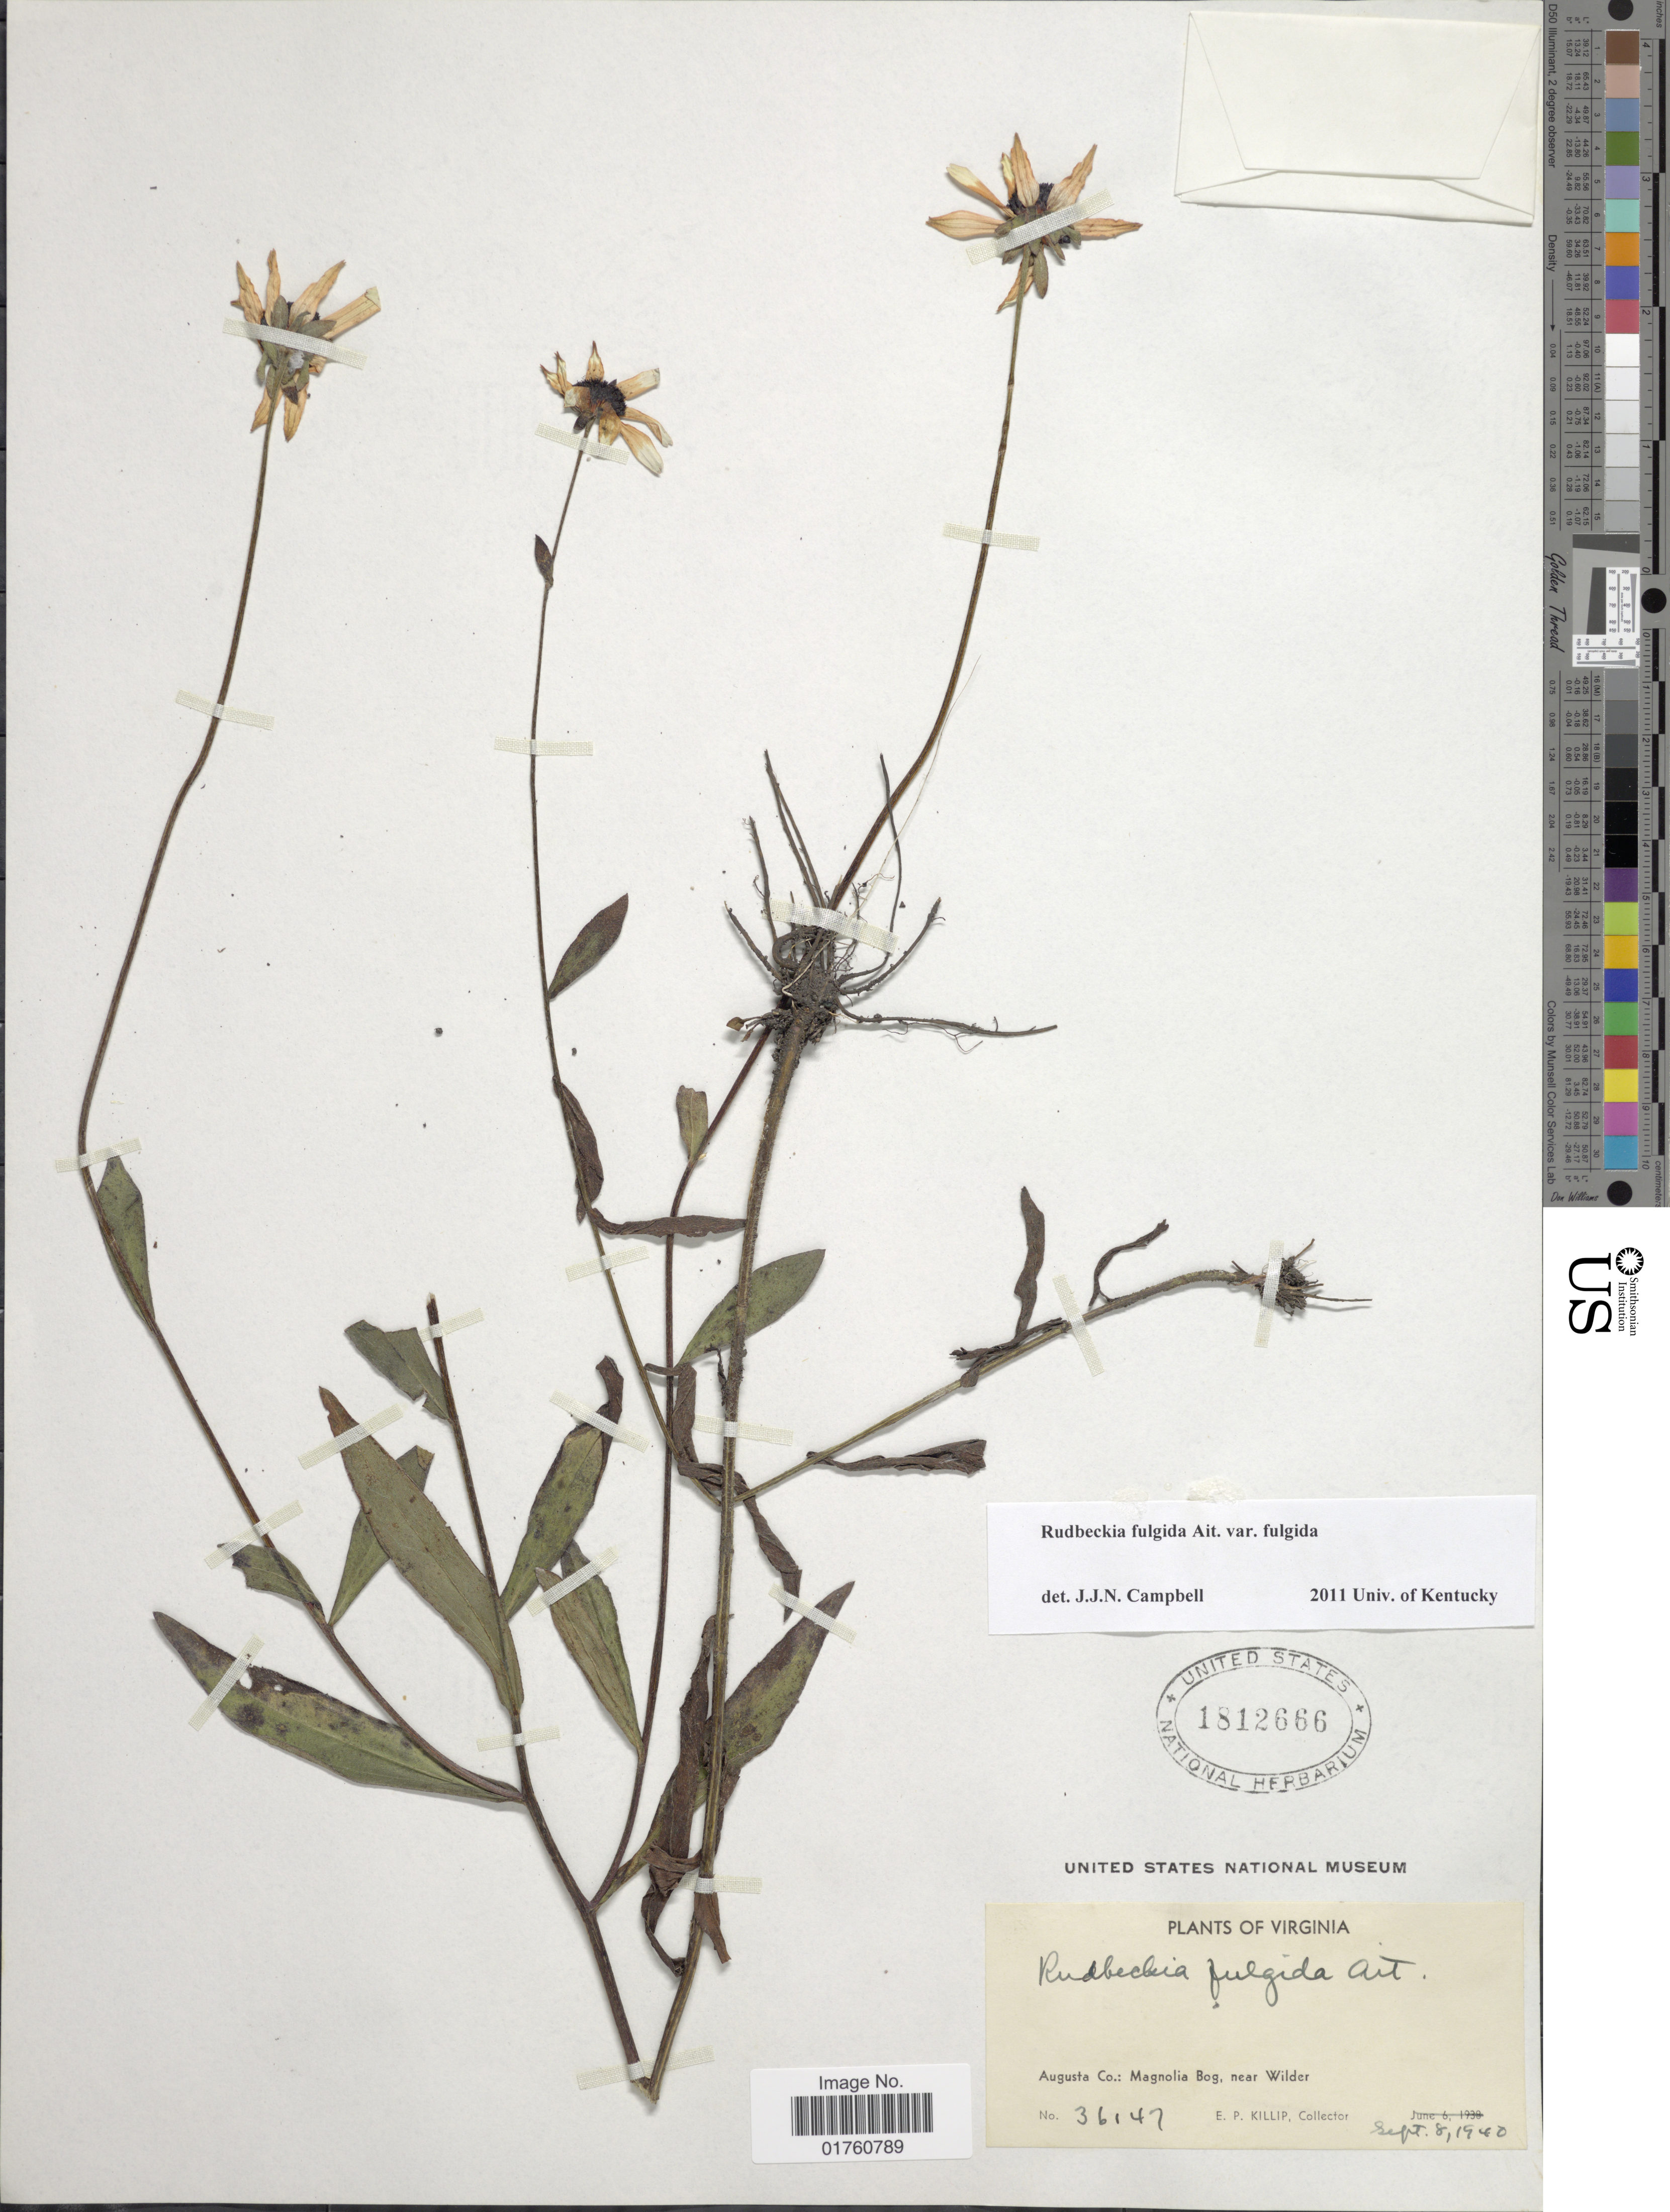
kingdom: Plantae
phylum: Tracheophyta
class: Magnoliopsida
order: Asterales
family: Asteraceae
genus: Rudbeckia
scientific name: Rudbeckia fulgida var. fulgida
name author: Aiton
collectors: E. P. Killip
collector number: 36147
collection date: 1940-09-08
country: United States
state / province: Virginia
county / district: Augusta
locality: Mahnolia Bog, near WIlder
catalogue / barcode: US 1812666